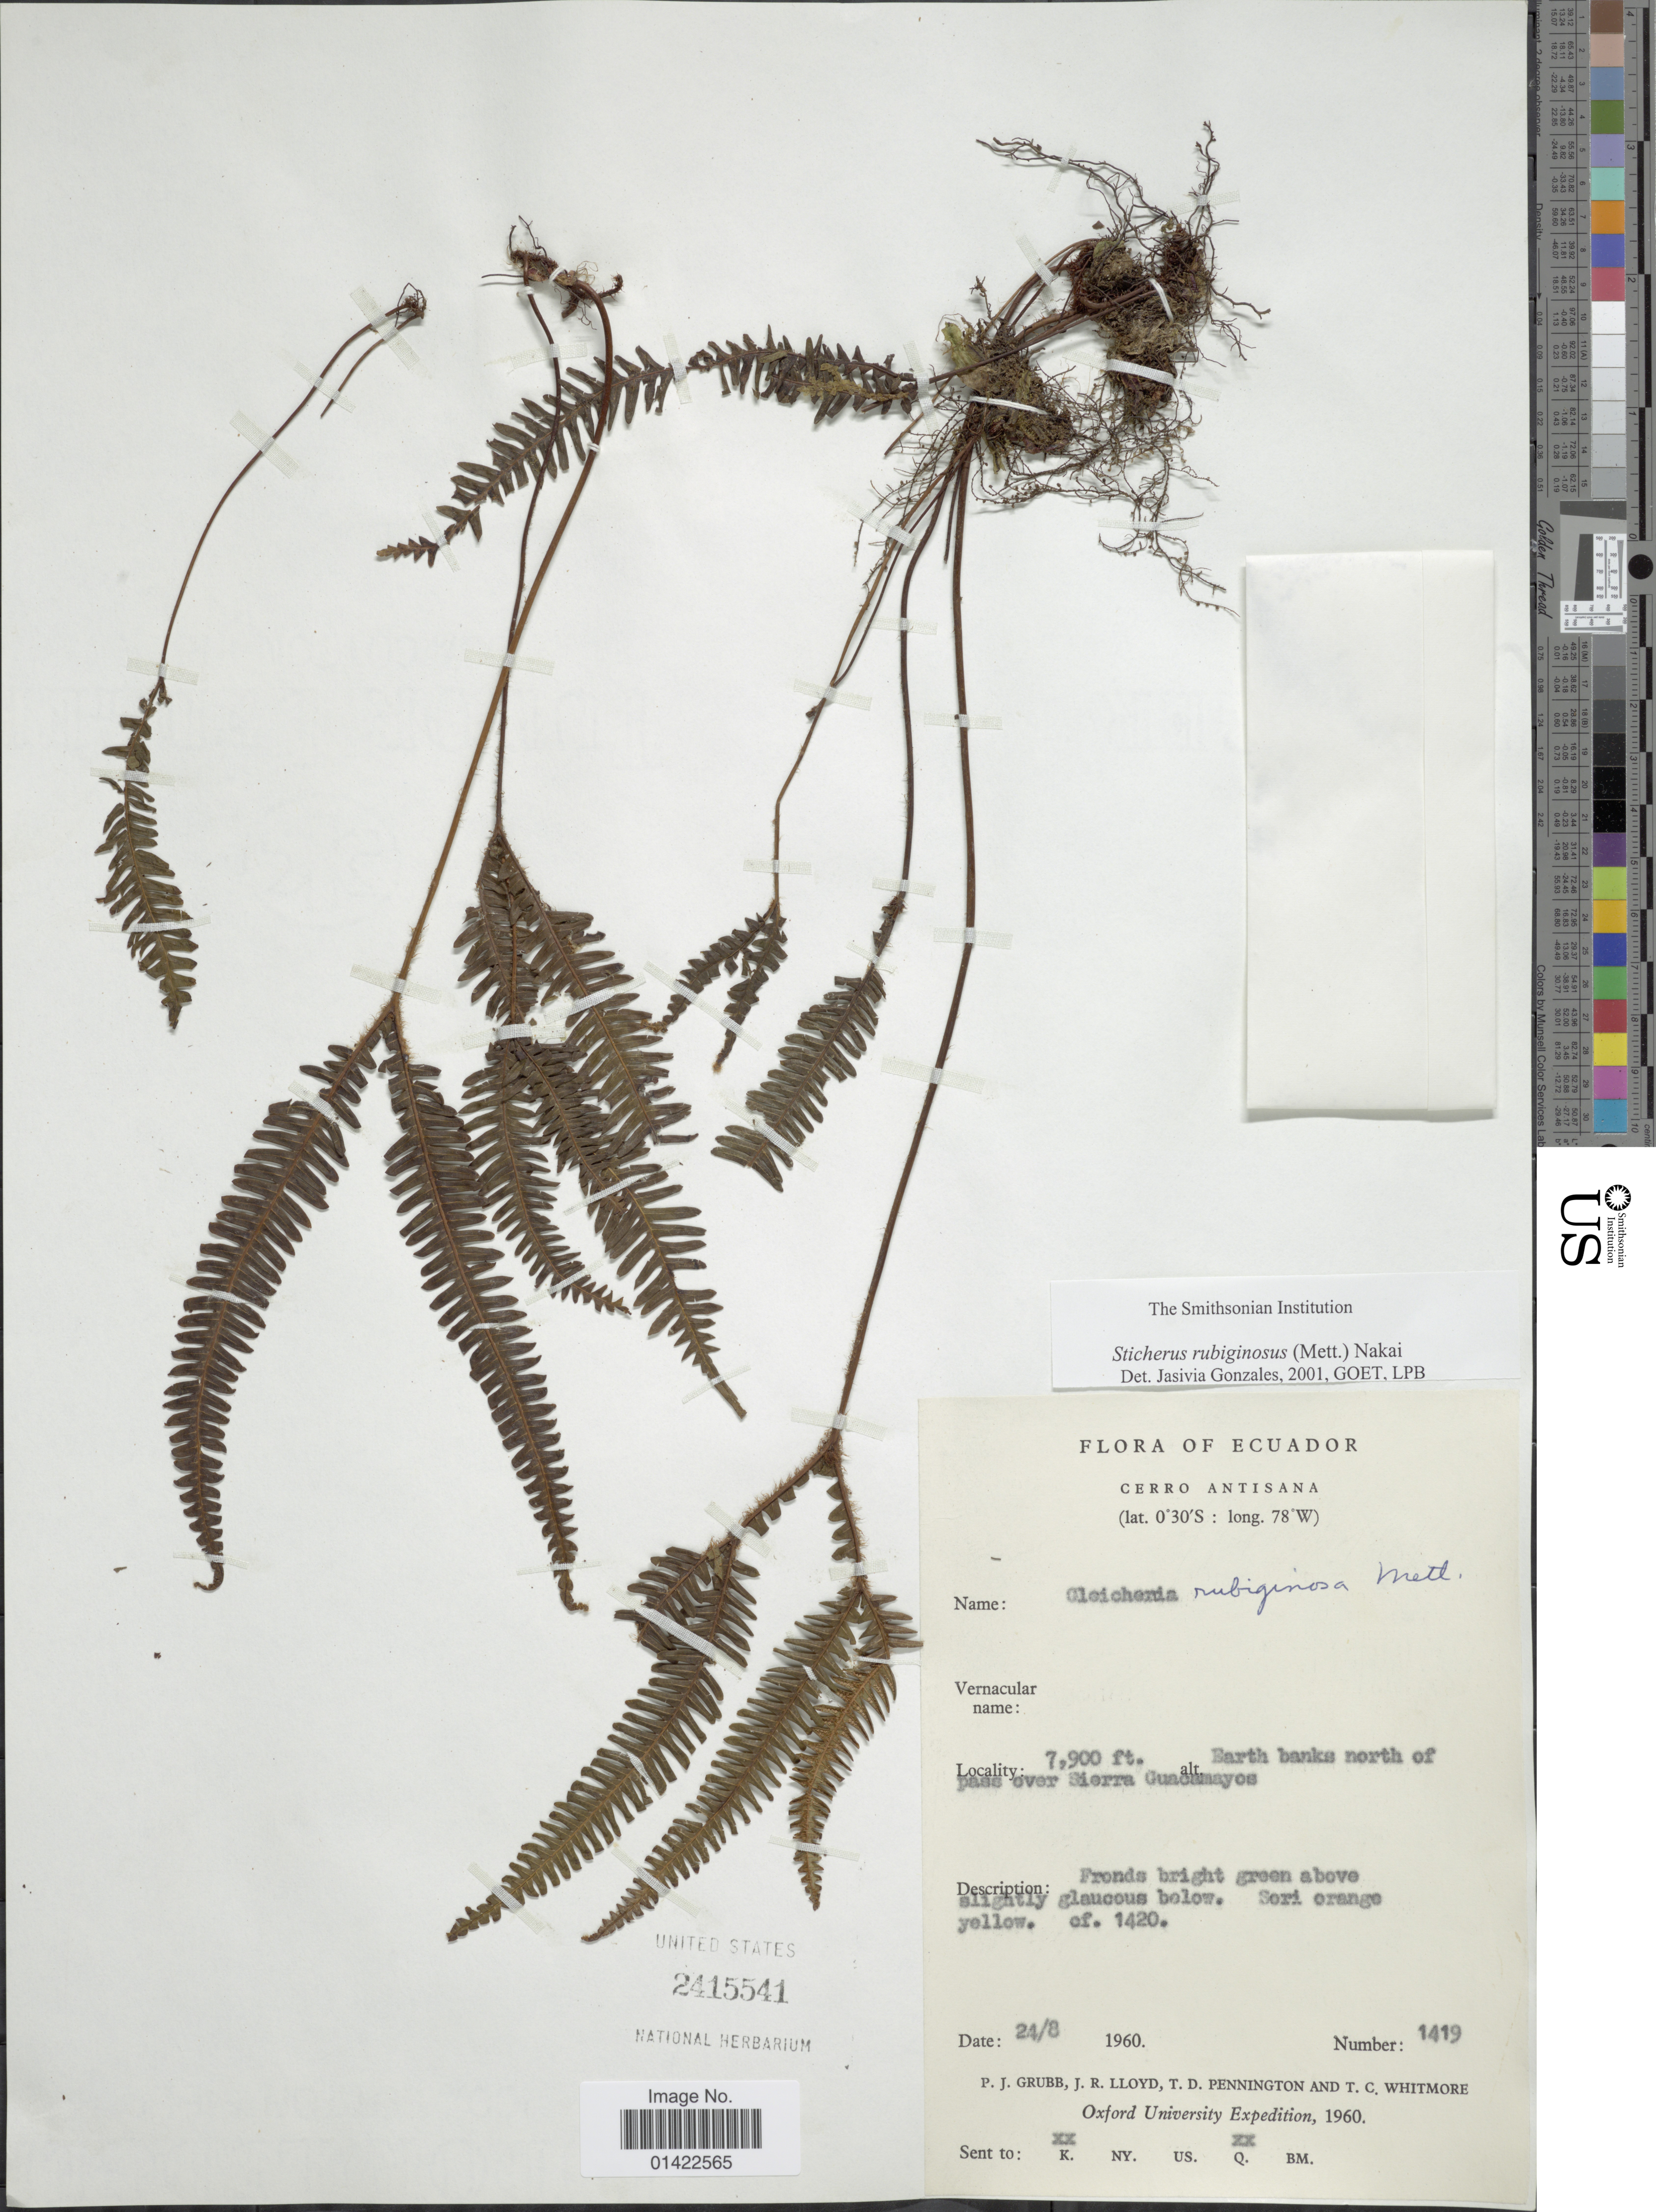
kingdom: Plantae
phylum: Tracheophyta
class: Polypodiopsida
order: Gleicheniales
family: Gleicheniaceae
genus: Sticherus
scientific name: Sticherus rubiginosus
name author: (Mett.) Nakai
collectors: P. J. Grubb, J. R. Lloyd, T. D. Pennington & T. C. Whitmore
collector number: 1419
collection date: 1960-08-24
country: Ecuador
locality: Cerro Antisana. Earth banks north of pass over Sierra Guacamayos.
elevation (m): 2408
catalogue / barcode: US 2415541